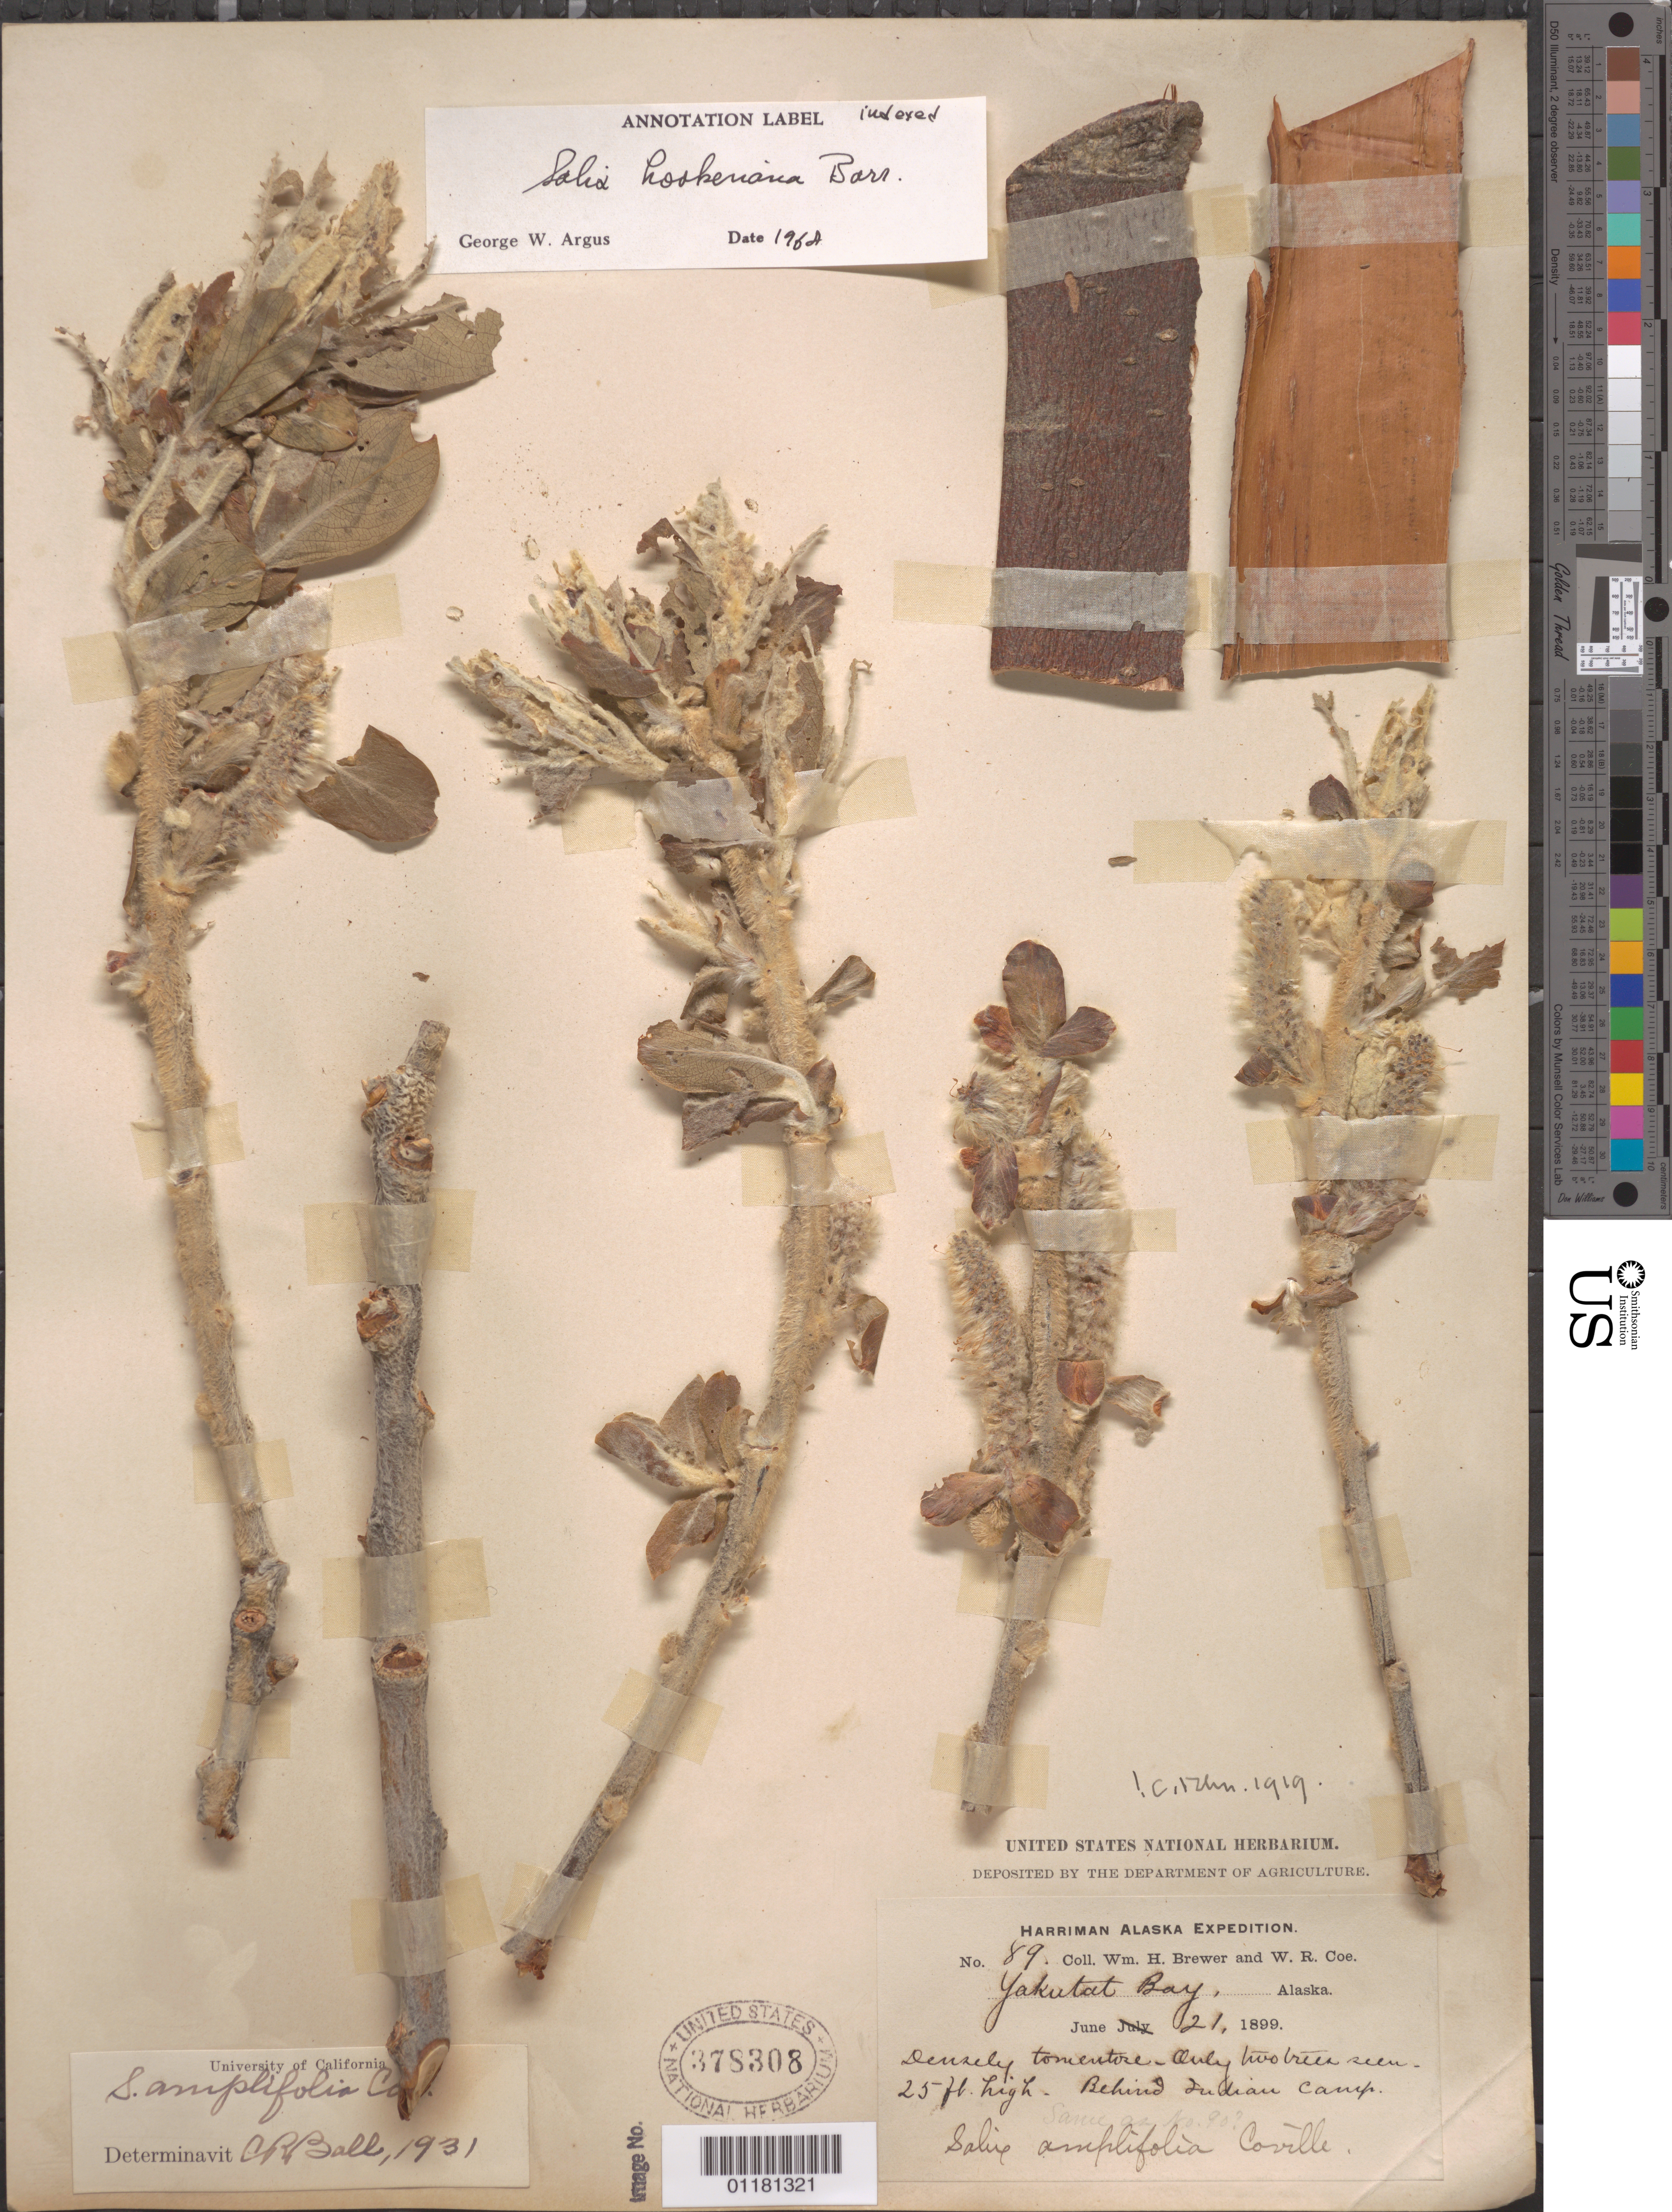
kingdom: Plantae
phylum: Tracheophyta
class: Magnoliopsida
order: Malpighiales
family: Salicaceae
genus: Salix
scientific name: Salix amphifolia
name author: Coville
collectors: W. H. Brewer & W. Coe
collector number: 89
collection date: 1899-06-21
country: United States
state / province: Alaska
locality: Yakutat Bay.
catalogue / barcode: US 378308